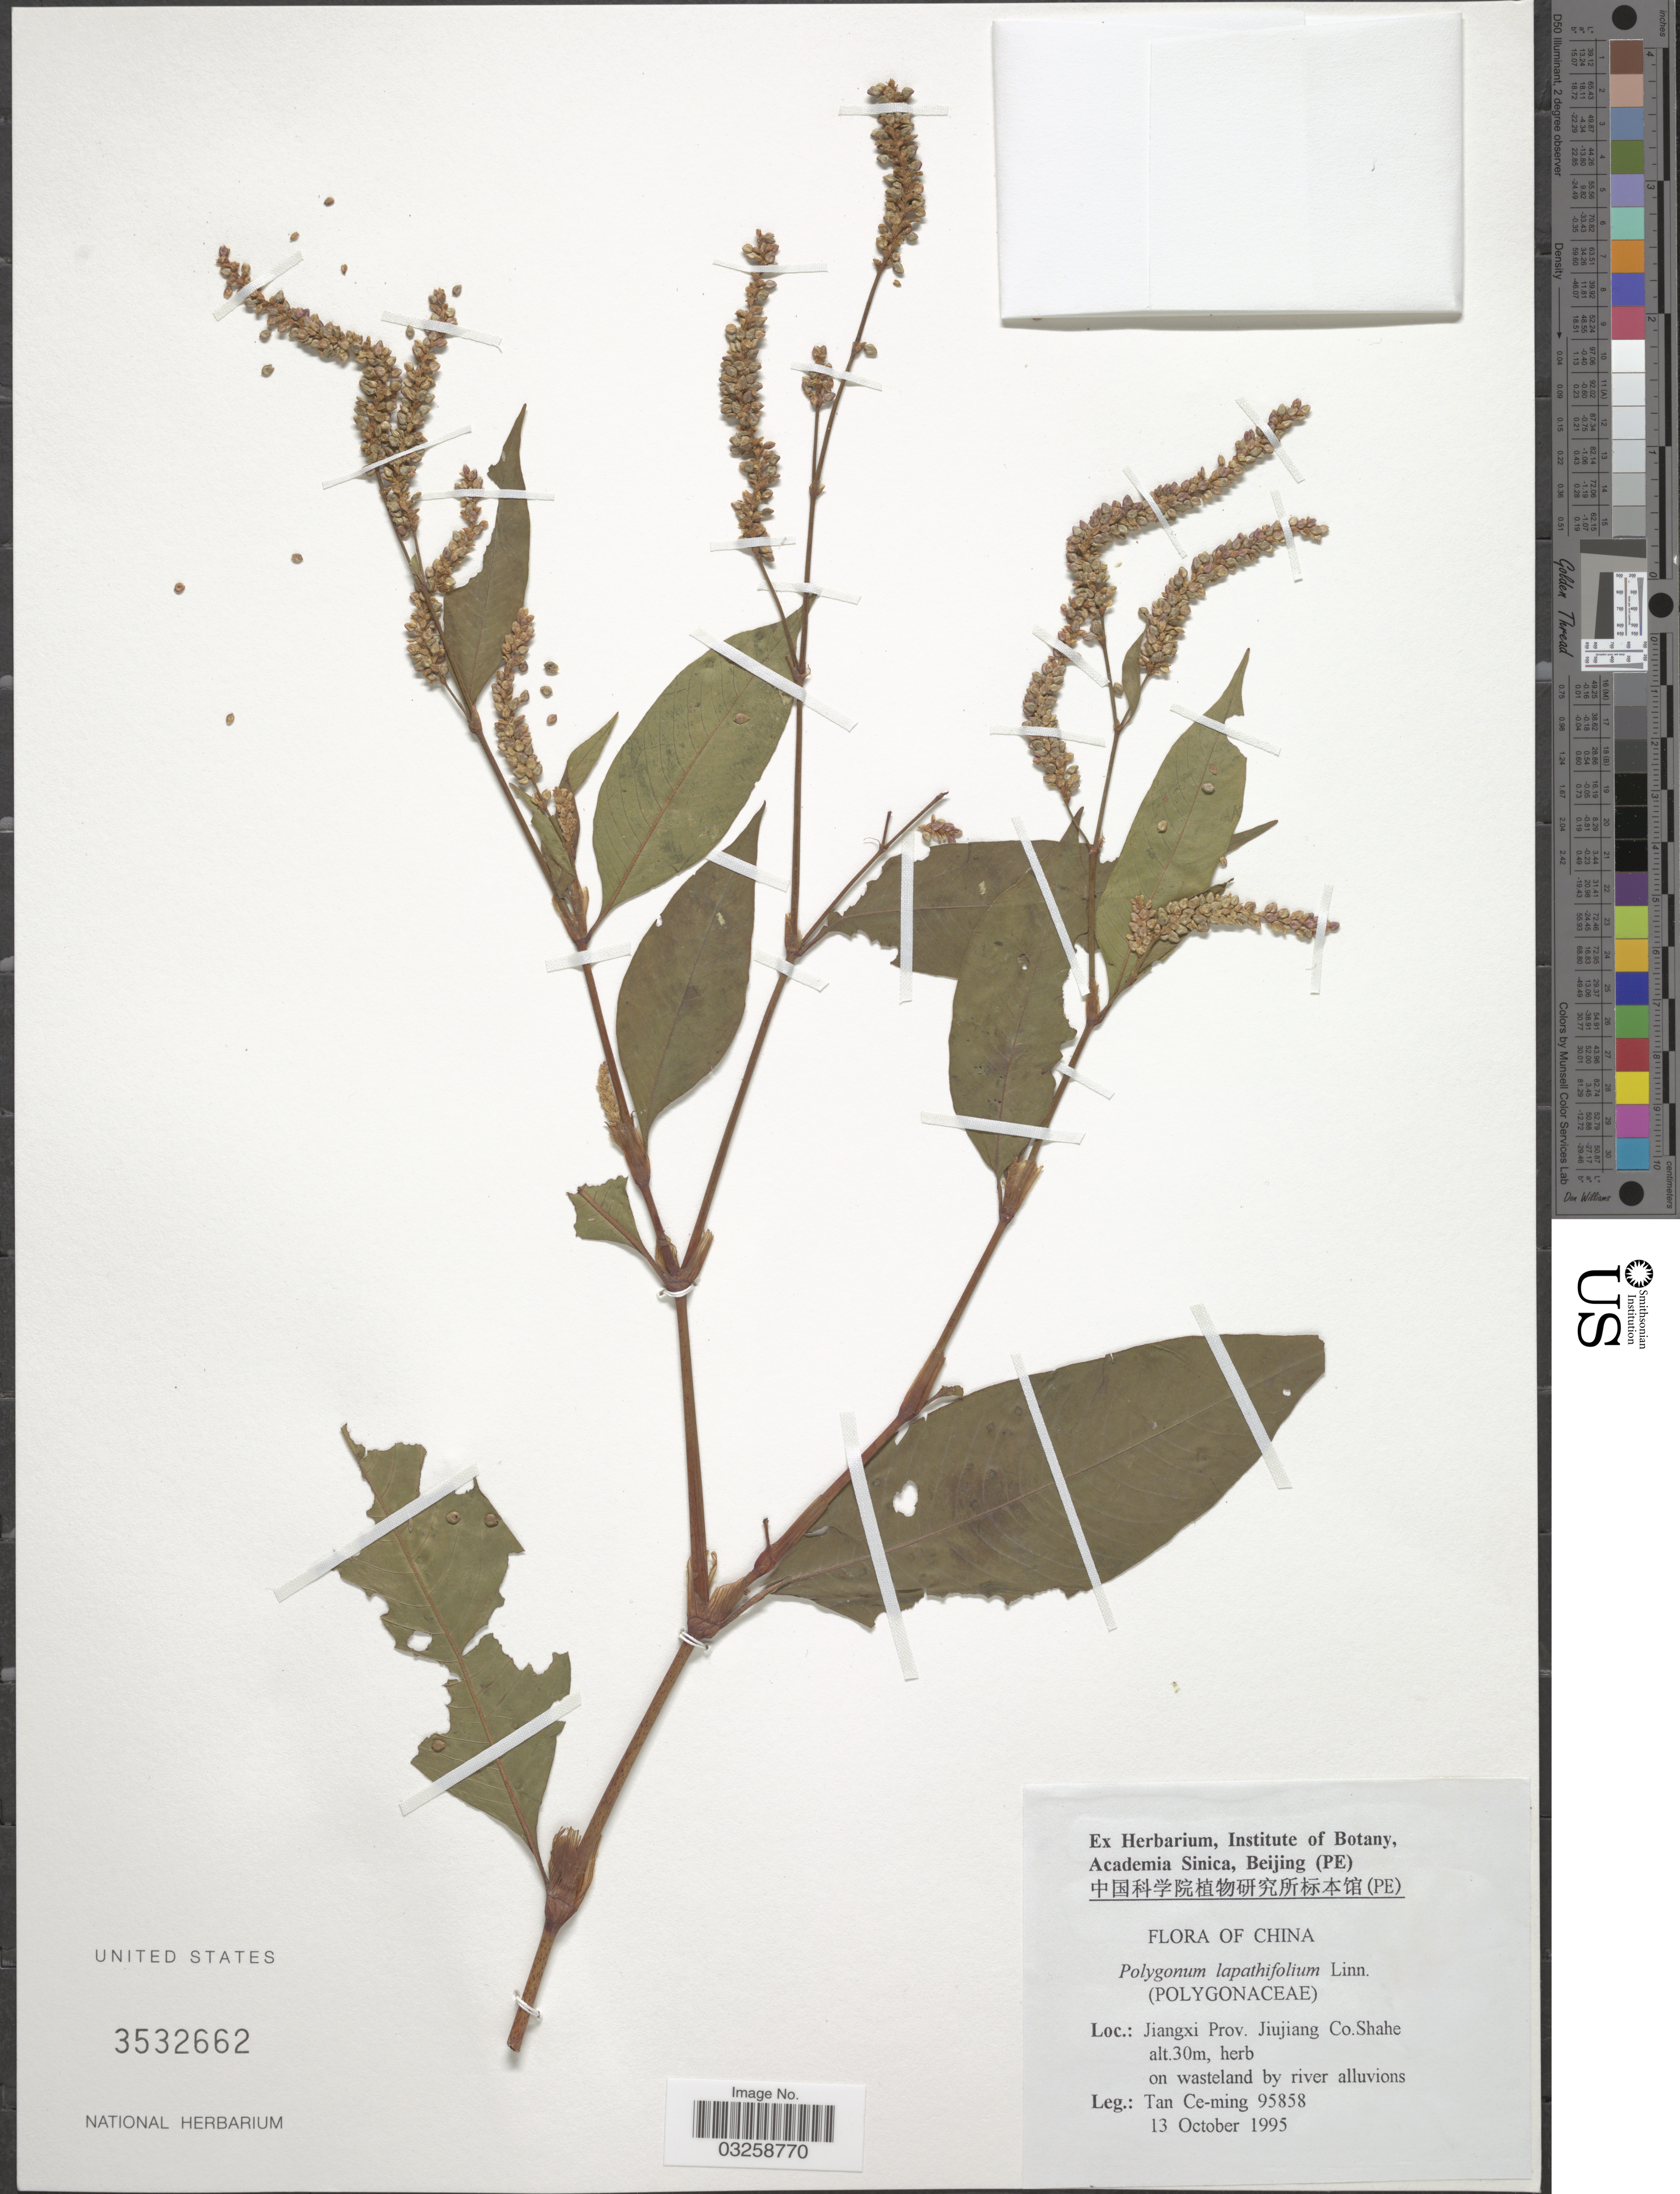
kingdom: Plantae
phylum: Tracheophyta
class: Magnoliopsida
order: Caryophyllales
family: Polygonaceae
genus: Polygonum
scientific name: Polygonum lapathifolium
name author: L.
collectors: Tan Ce-Ming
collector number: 95858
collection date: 1995-10-13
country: China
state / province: Jiangxi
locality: Jiujiang Co. Shahe.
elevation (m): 30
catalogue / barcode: US 3532662